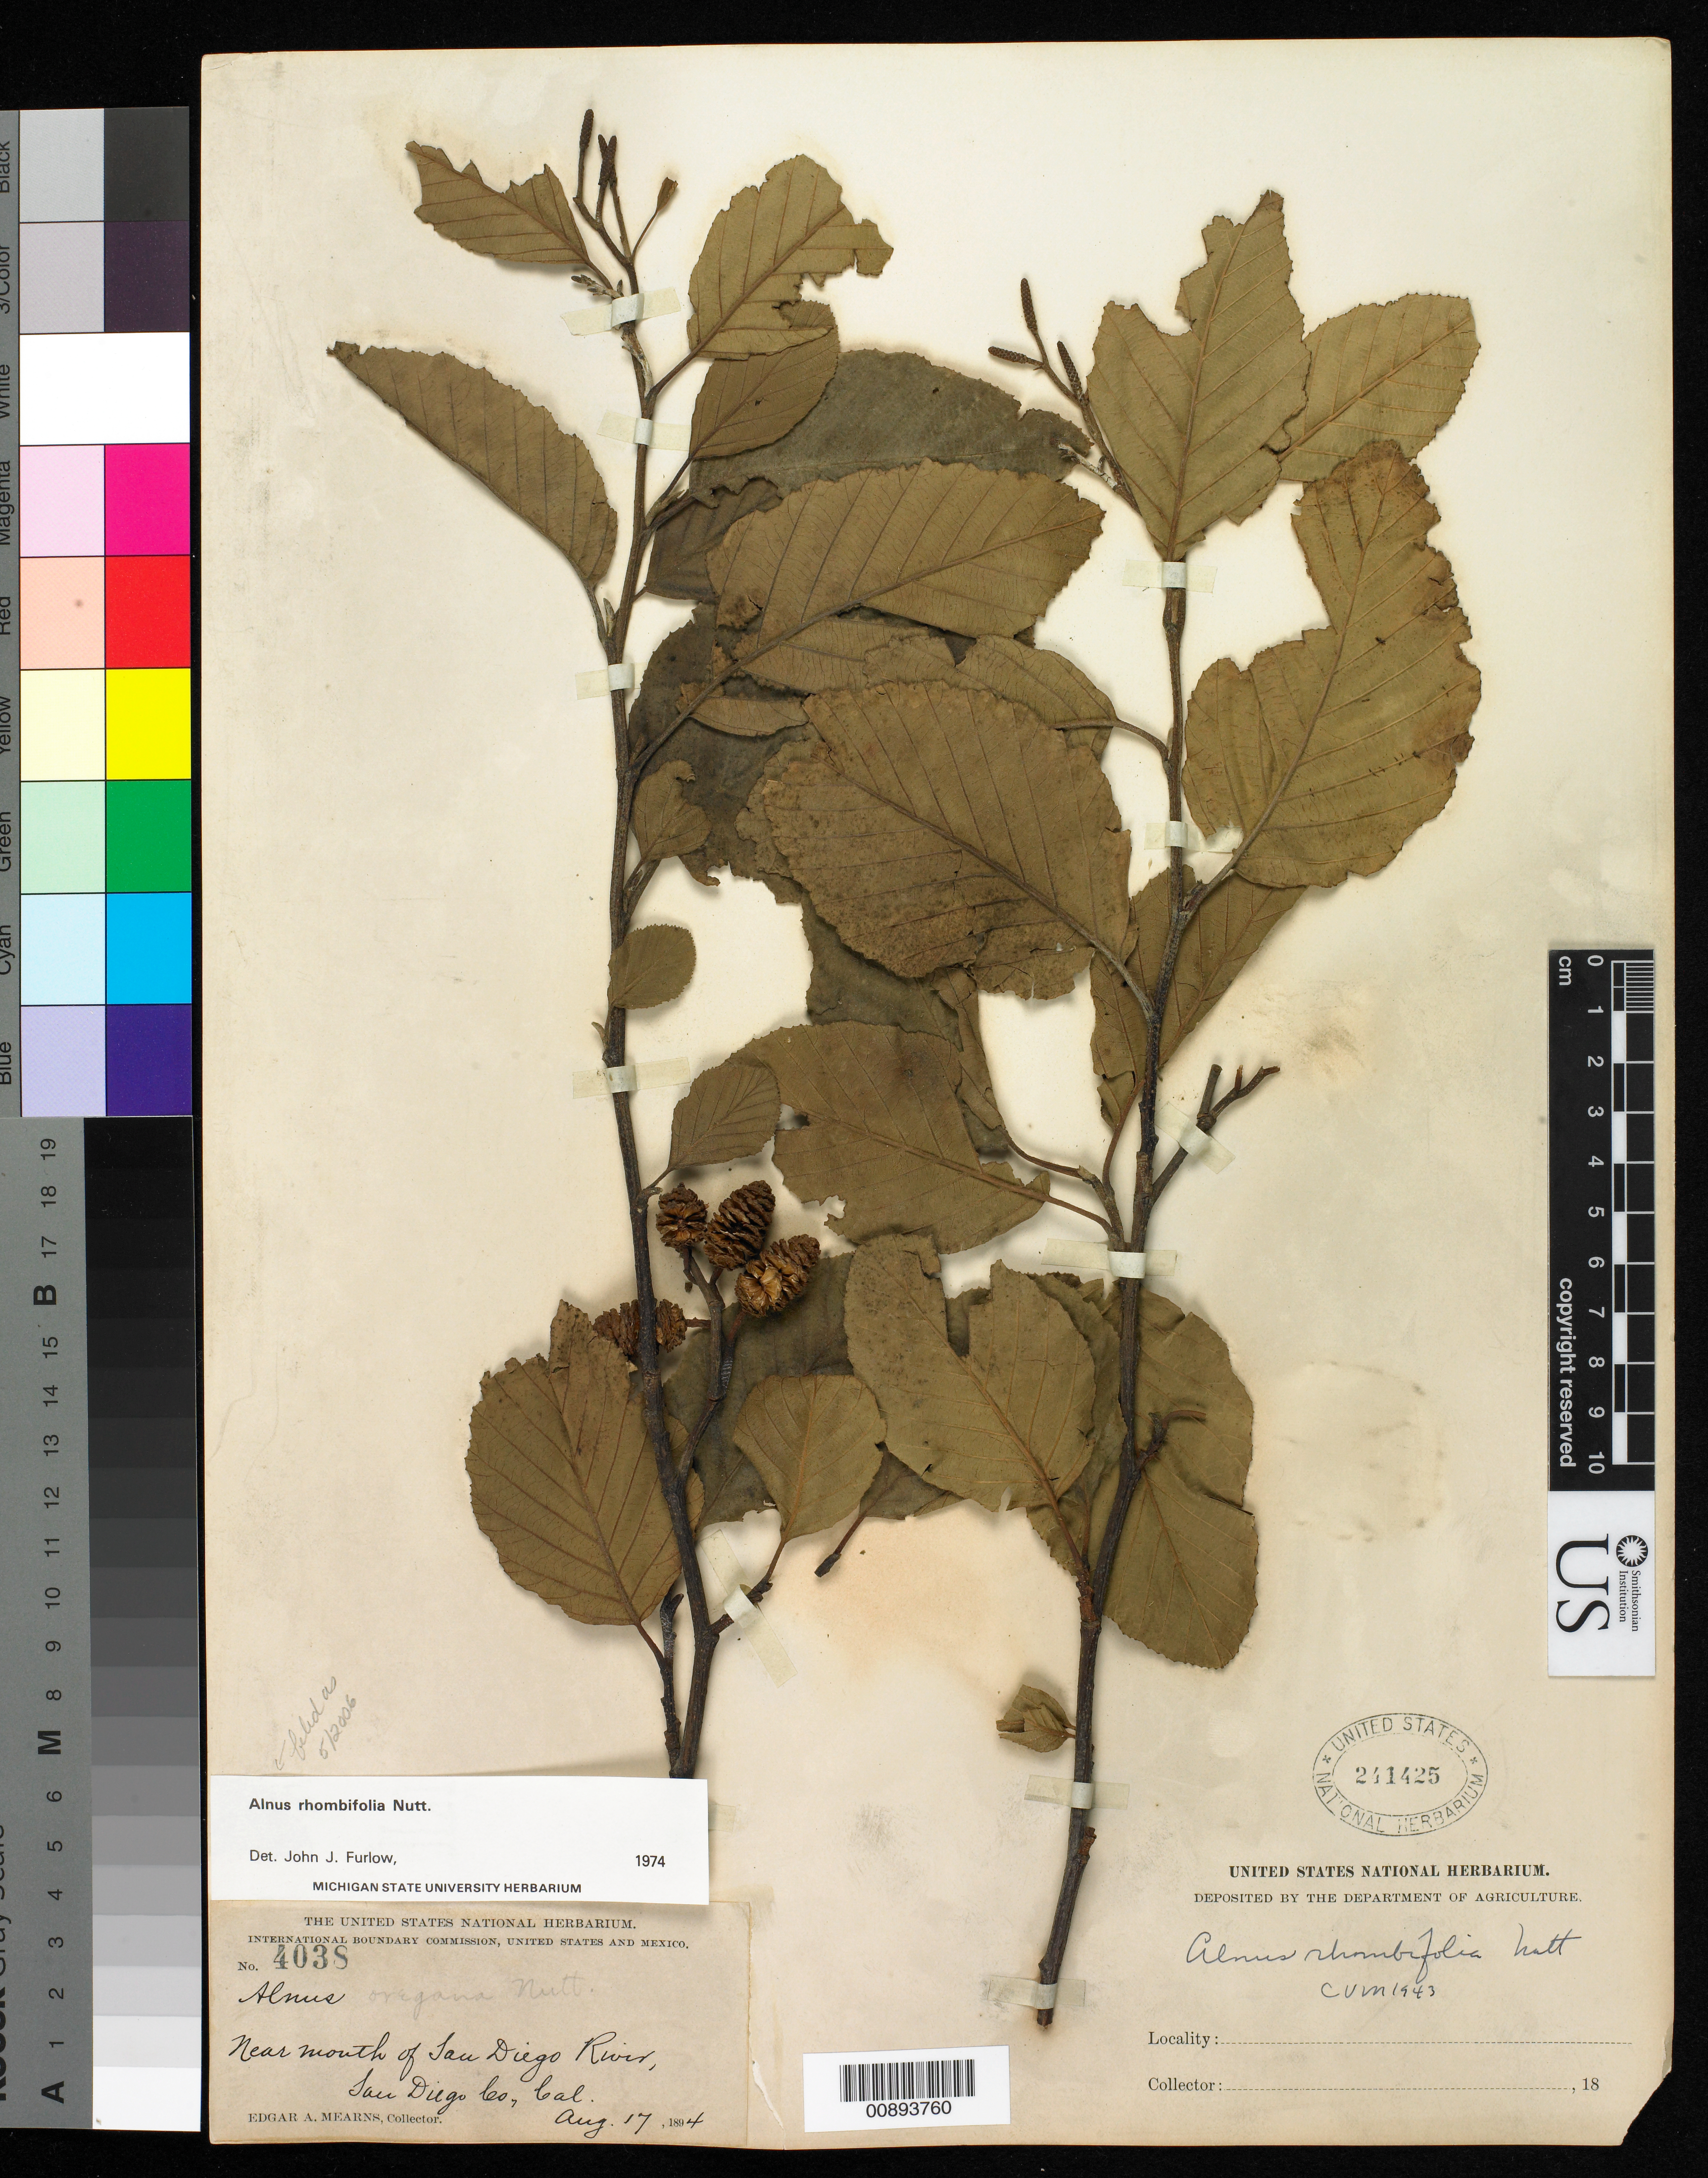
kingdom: Plantae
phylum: Tracheophyta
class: Magnoliopsida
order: Fagales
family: Betulaceae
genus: Alnus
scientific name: Alnus rhombifolia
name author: Nutt.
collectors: E. A. Mearns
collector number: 4038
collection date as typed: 17 Aug 1894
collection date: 1894-08-17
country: United States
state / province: California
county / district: San Diego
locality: Near mouth of San Diego River, San Diego County, California.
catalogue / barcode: US 241425